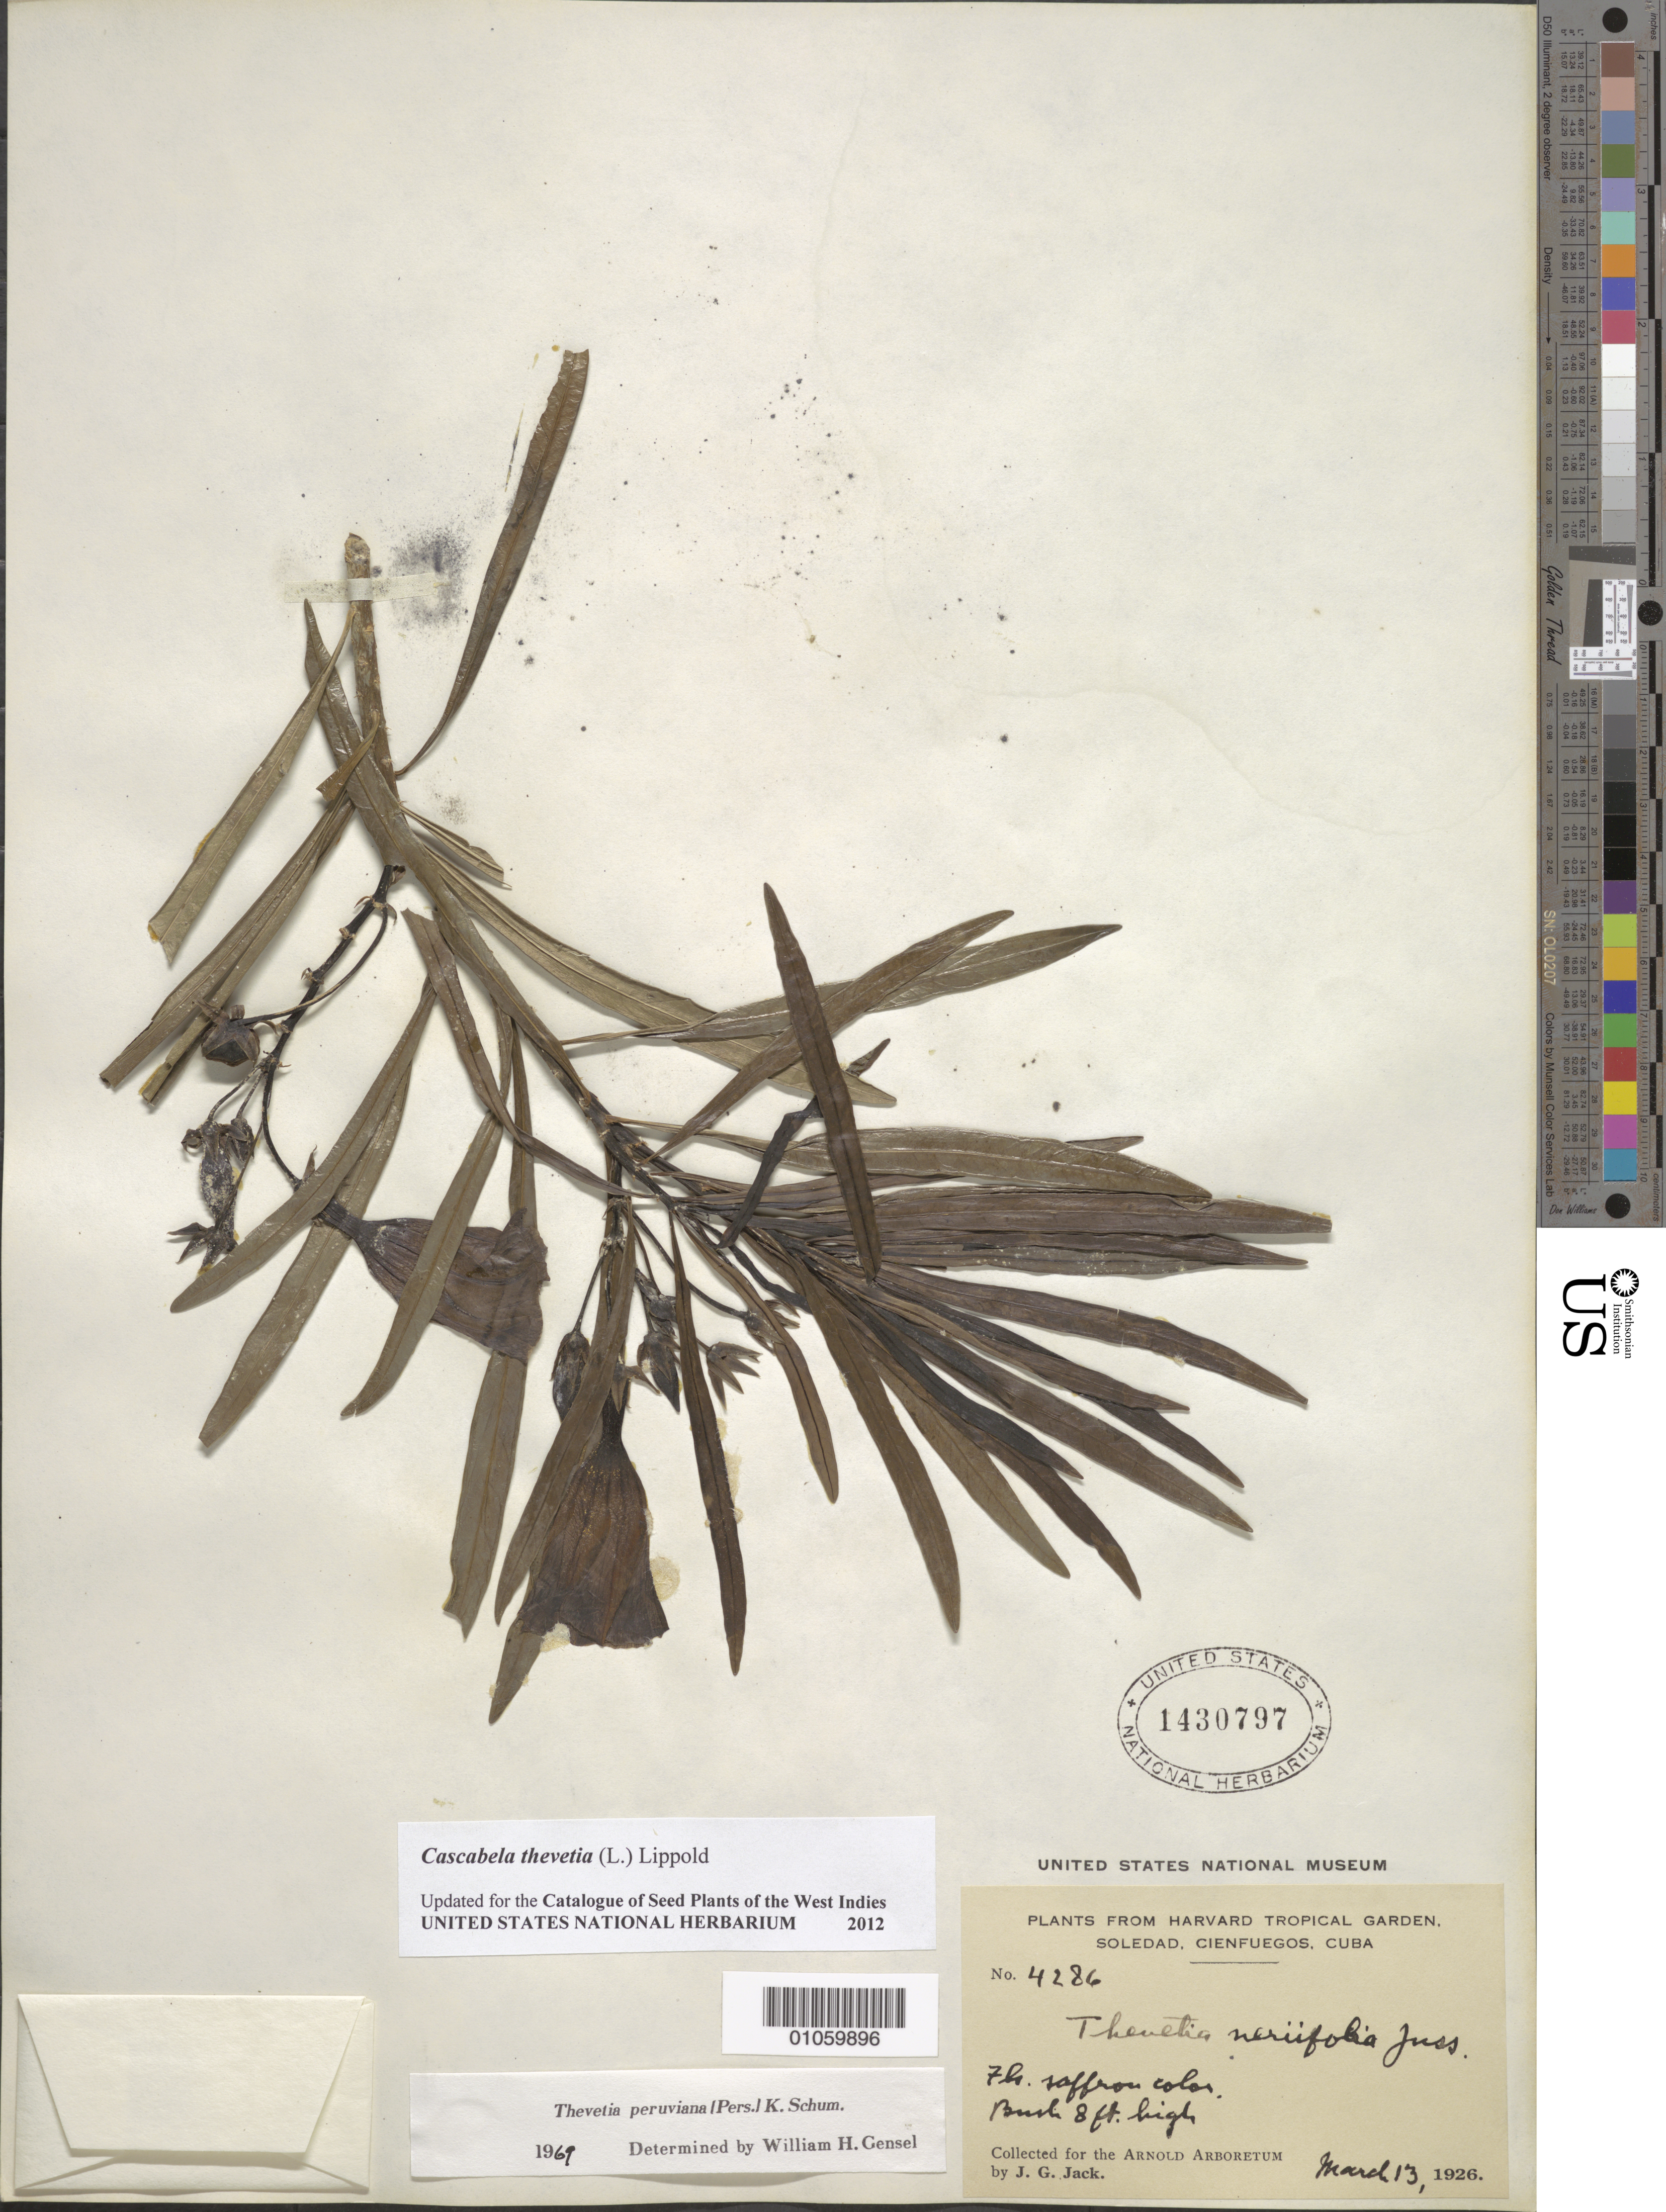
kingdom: Plantae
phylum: Tracheophyta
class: Magnoliopsida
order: Gentianales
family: Apocynaceae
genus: Cascabela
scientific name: Cascabela thevetia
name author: (L.) Lippold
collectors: J. G. Jack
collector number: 4286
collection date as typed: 13 Mar 1926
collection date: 1926-03-13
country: Cuba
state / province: Cienfuegos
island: Cuba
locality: Soledad, Cienfuegos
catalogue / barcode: US 1430797